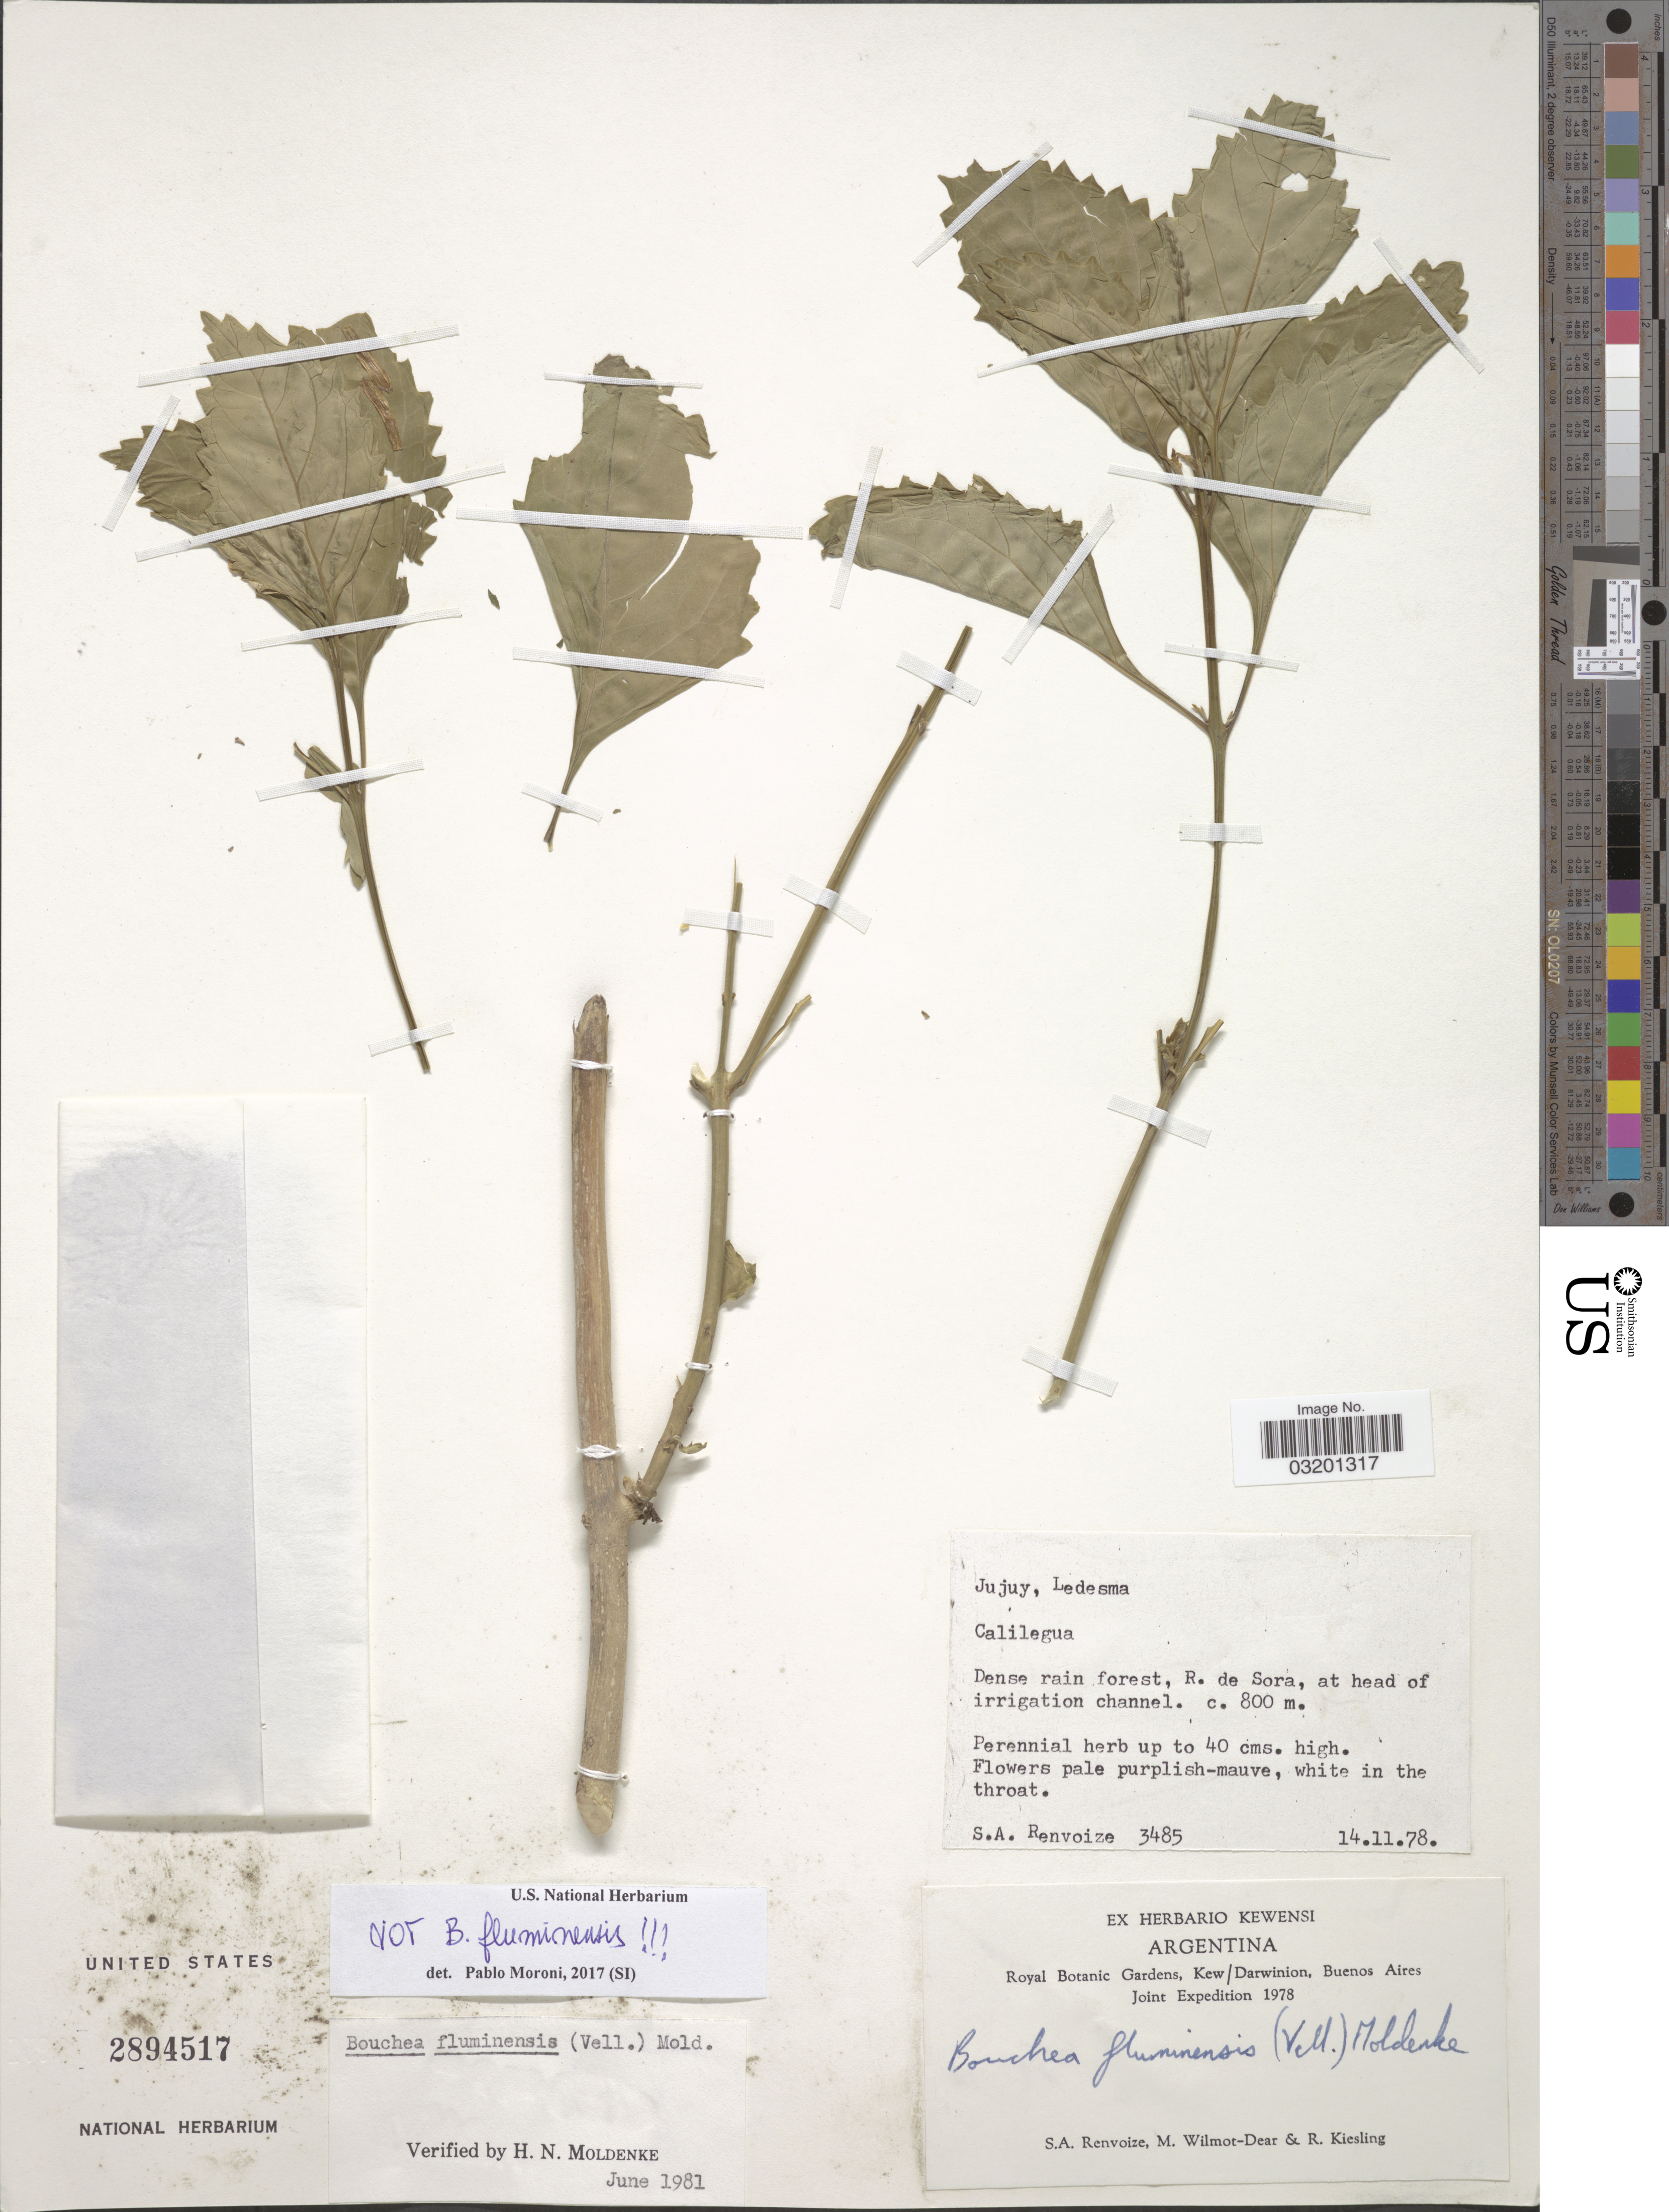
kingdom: Plantae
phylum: Tracheophyta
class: Magnoliopsida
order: Lamiales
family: Verbenaceae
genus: Bouchea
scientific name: Bouchea sp.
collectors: S. A. Renvoize, M. Wilmot-Dear & R. Kiesling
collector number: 3485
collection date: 1978-11-14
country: Argentina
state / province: Jujuy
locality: Ledesma, Calilegua, Dense rain forest, R. de Sora, at head of irrigation channel.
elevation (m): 800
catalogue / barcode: US 2894517